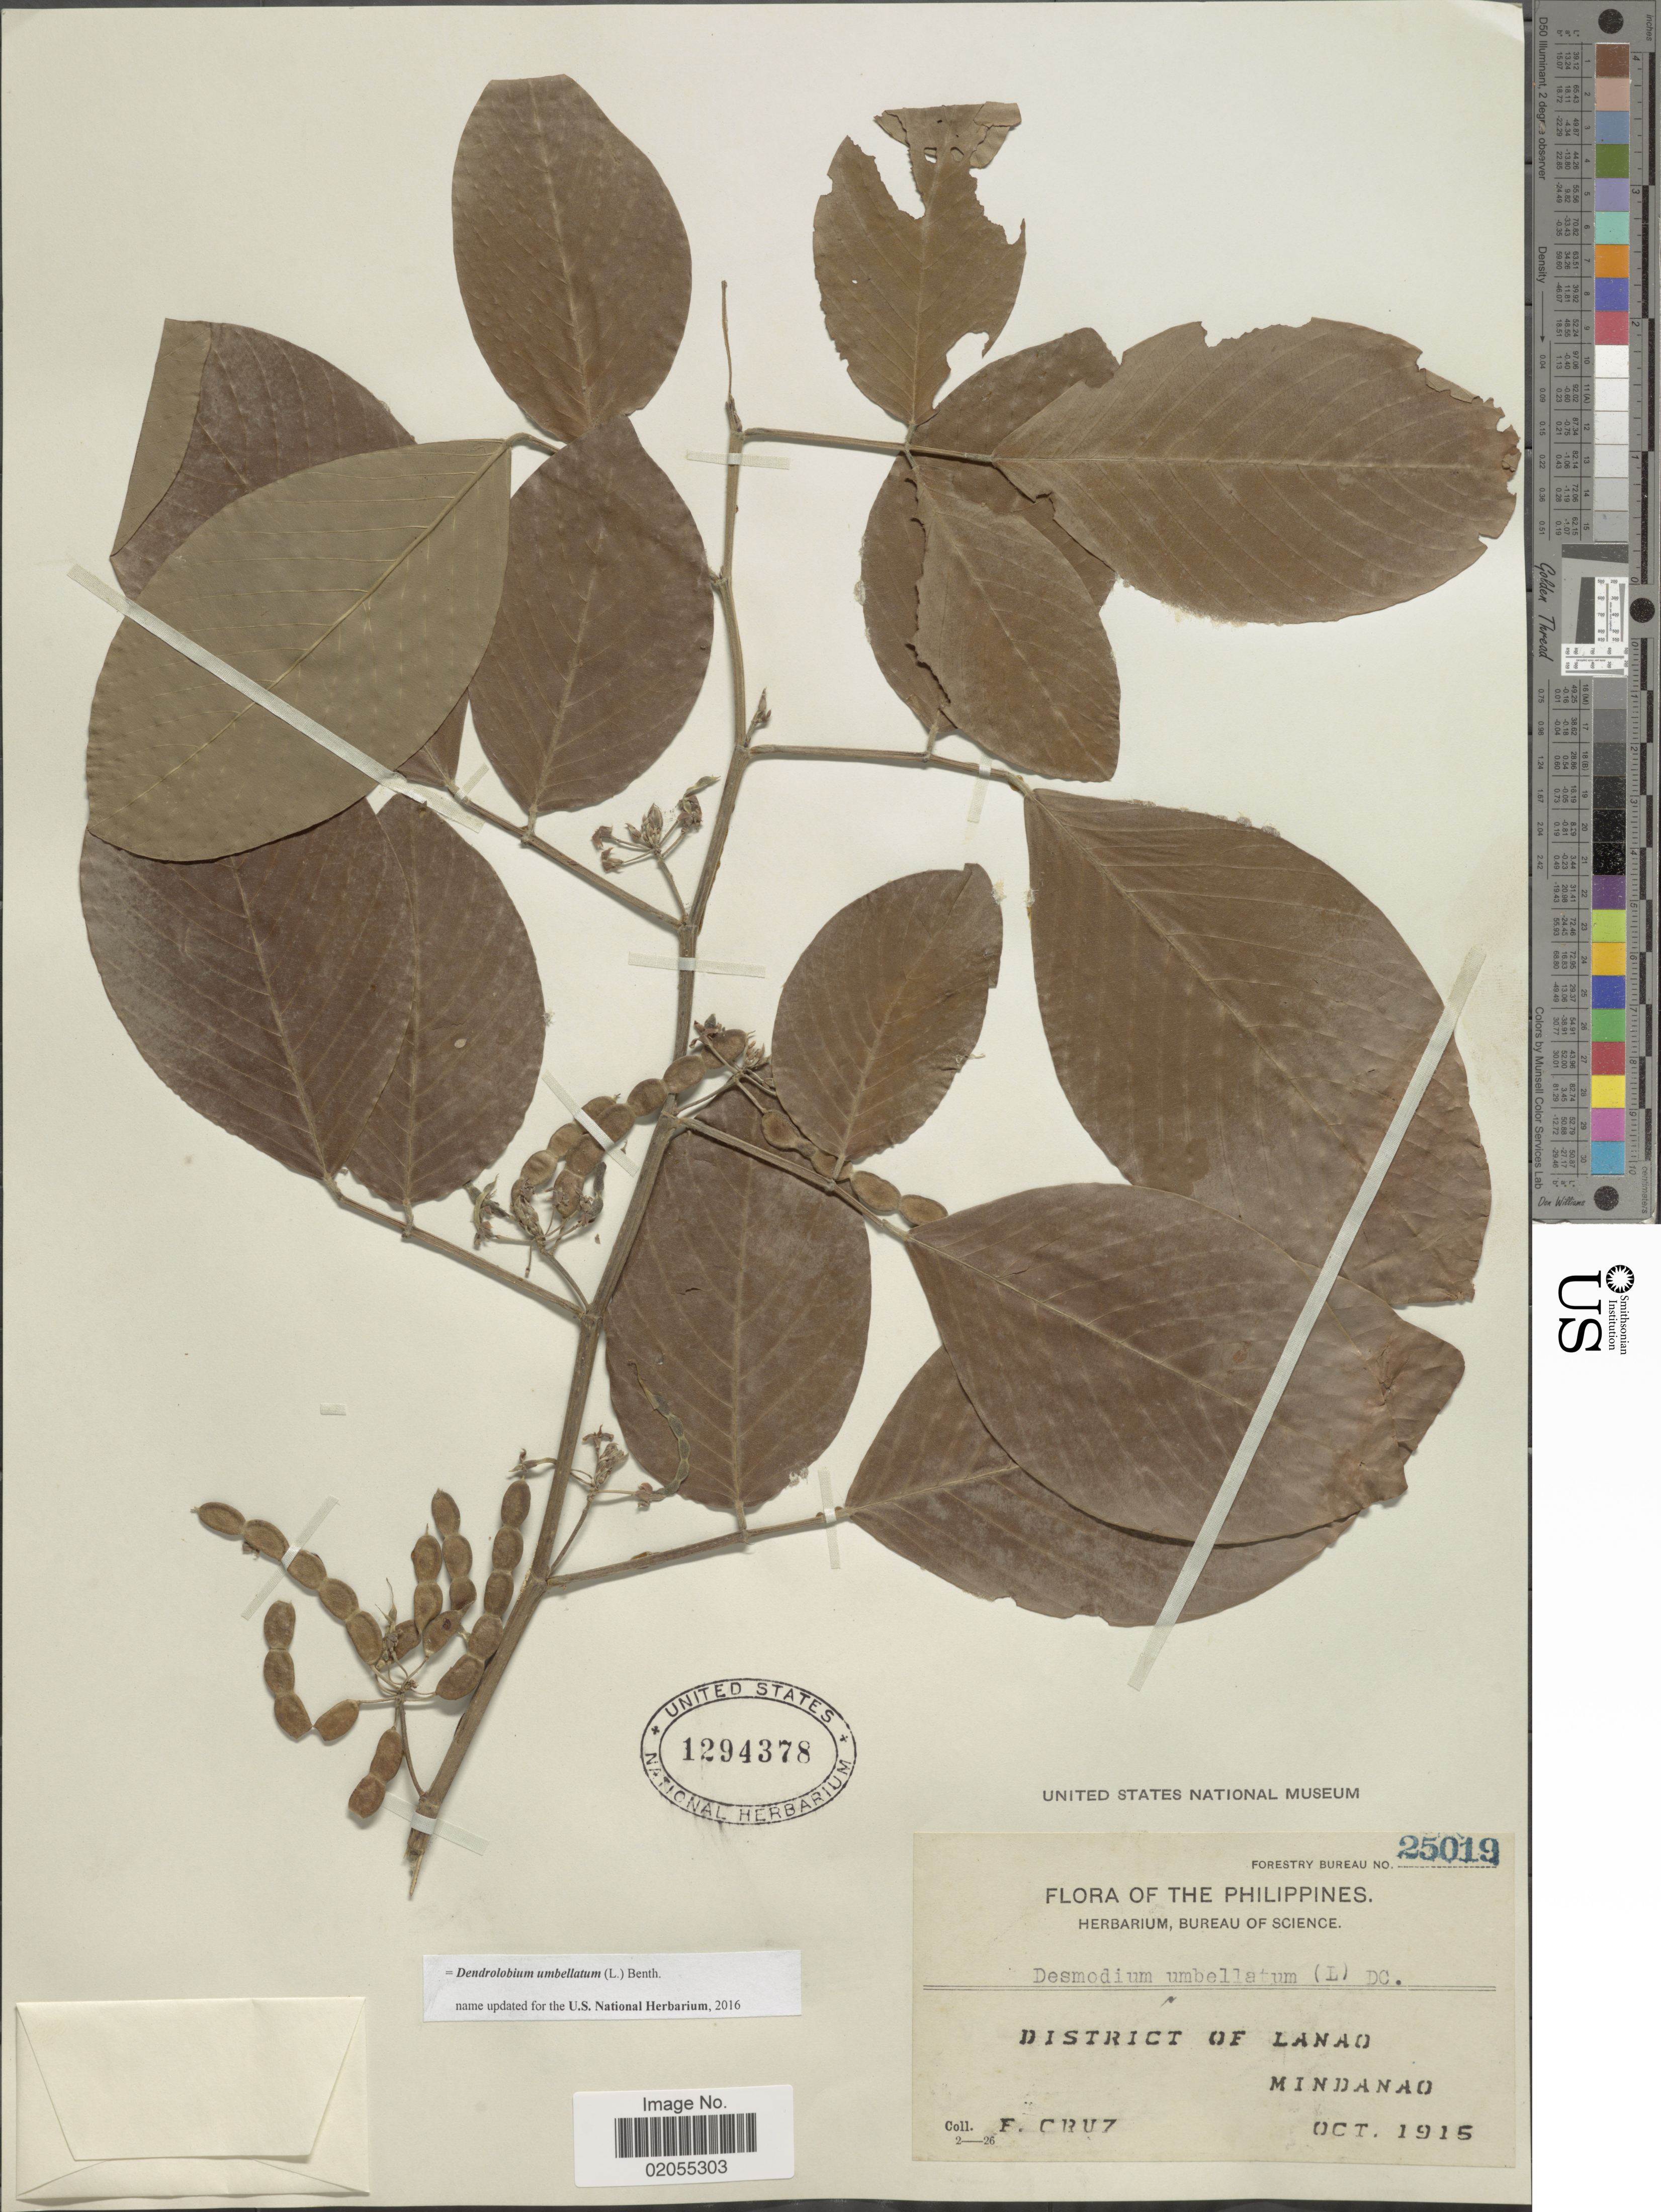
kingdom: Plantae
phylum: Tracheophyta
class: Magnoliopsida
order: Fabales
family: Fabaceae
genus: Dendrolobium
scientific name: Dendrolobium umbellatum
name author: (L.) Benth.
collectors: F. Cruz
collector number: Forestry Bureau 25019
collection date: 1915-10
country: Philippines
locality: District of Lanao, Mindanao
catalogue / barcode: US 1294378